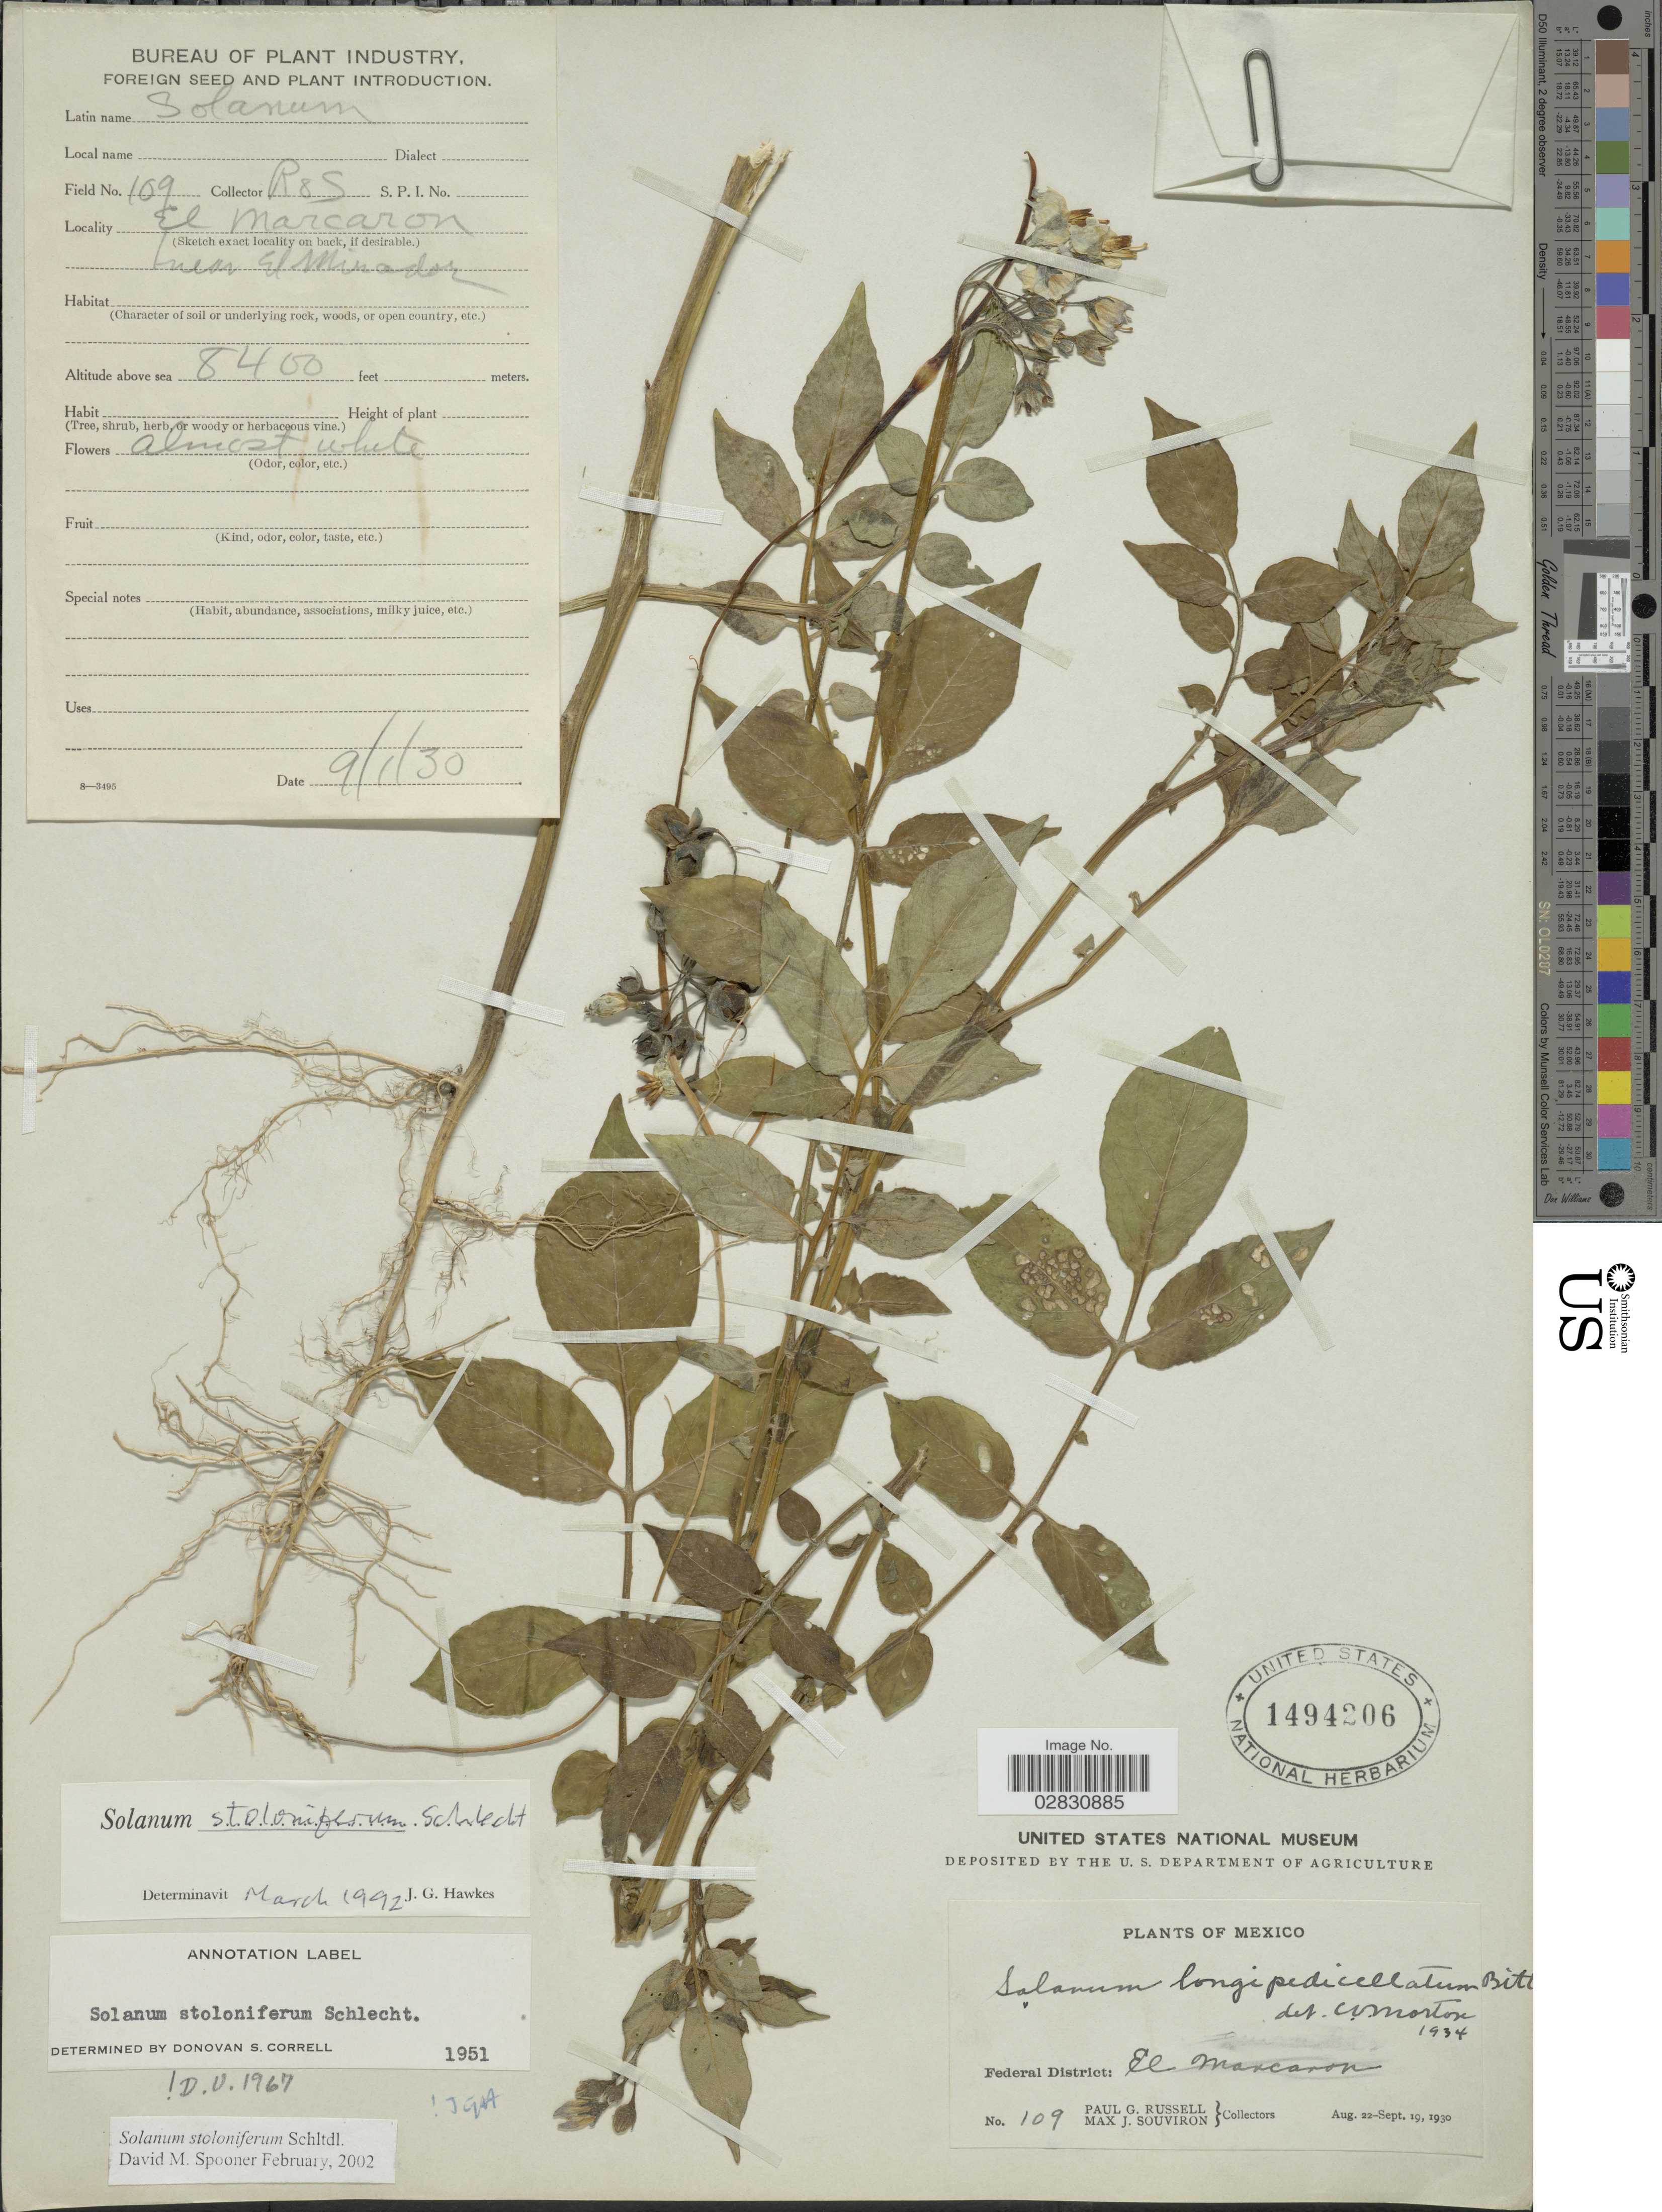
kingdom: Plantae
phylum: Tracheophyta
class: Magnoliopsida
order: Solanales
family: Solanaceae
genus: Solanum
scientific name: Solanum stoloniferum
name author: Schltdl. & Bouché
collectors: P. G. Russell & M. J. Souviron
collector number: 109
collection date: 1930-09-01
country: Mexico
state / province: Distrito Federal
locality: Federal District: El Marcaron near El Mirador.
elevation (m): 2560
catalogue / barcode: US 1494206